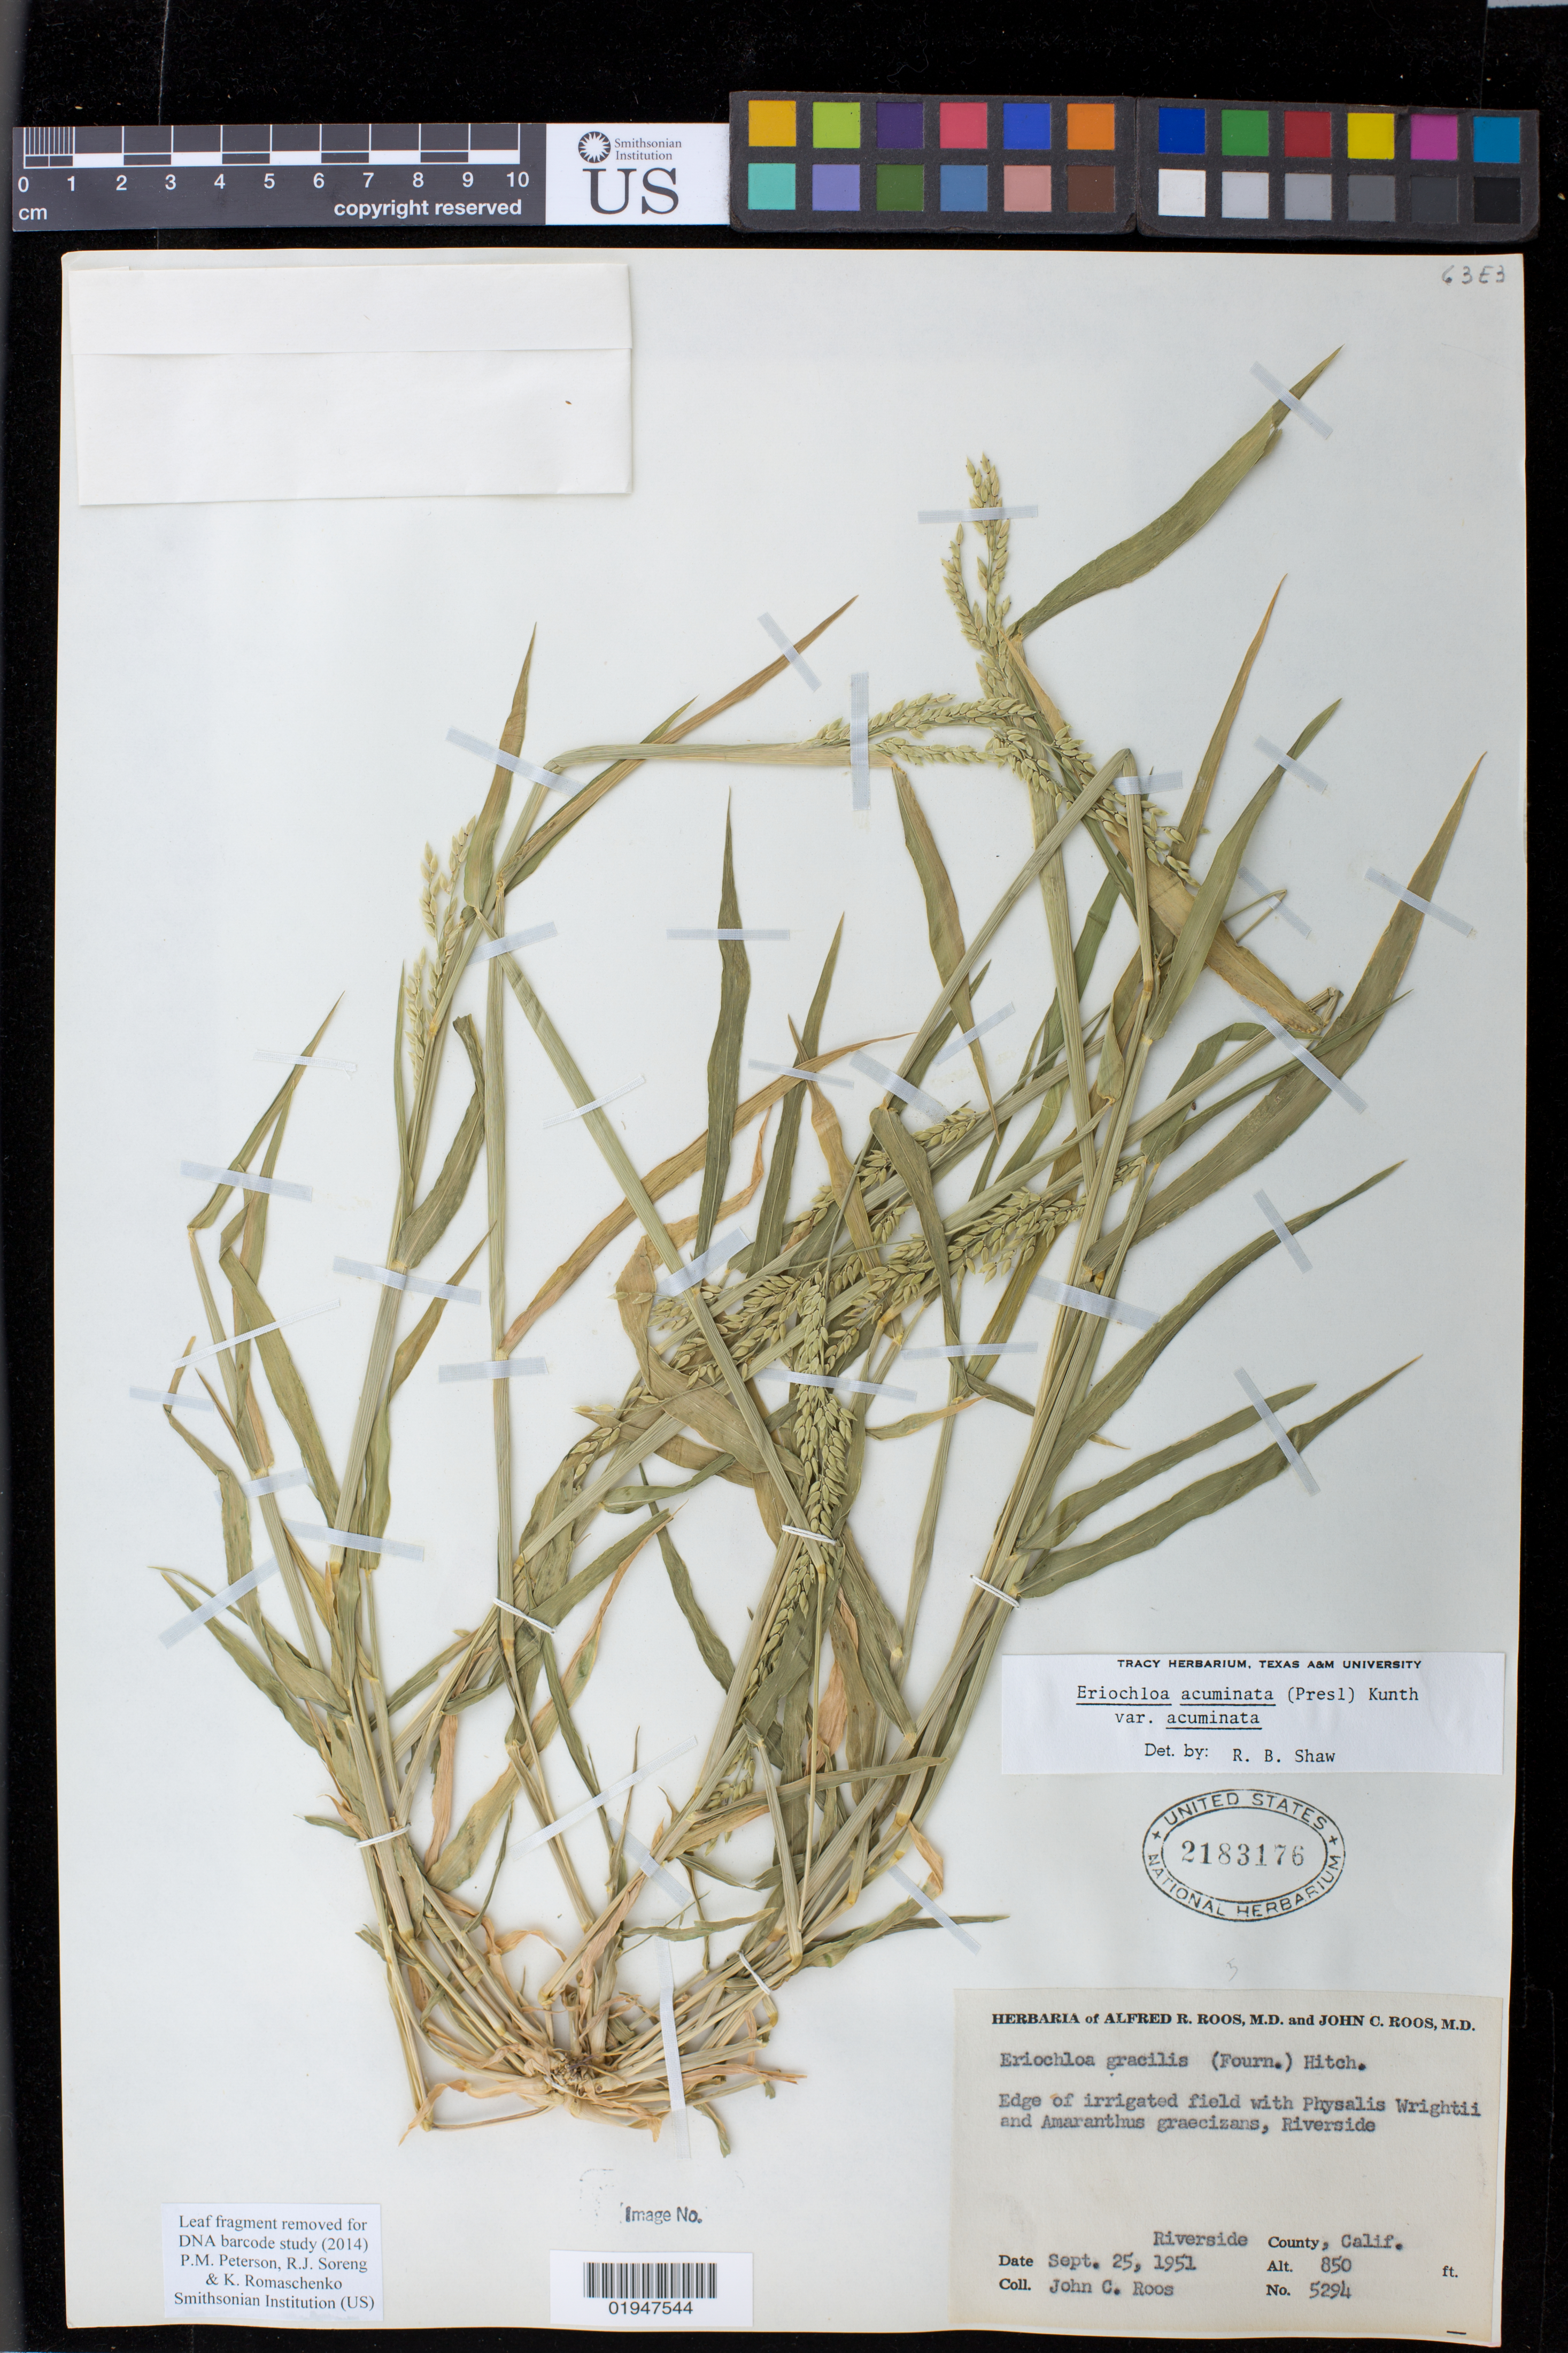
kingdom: Plantae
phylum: Tracheophyta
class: Liliopsida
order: Poales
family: Poaceae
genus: Eriochloa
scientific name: Eriochloa acuminata var. acuminata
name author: (J. Presl) Kunth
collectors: J. C. Roos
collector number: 5294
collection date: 1951-09-25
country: United States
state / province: California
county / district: Riverside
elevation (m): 259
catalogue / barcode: US 2183176